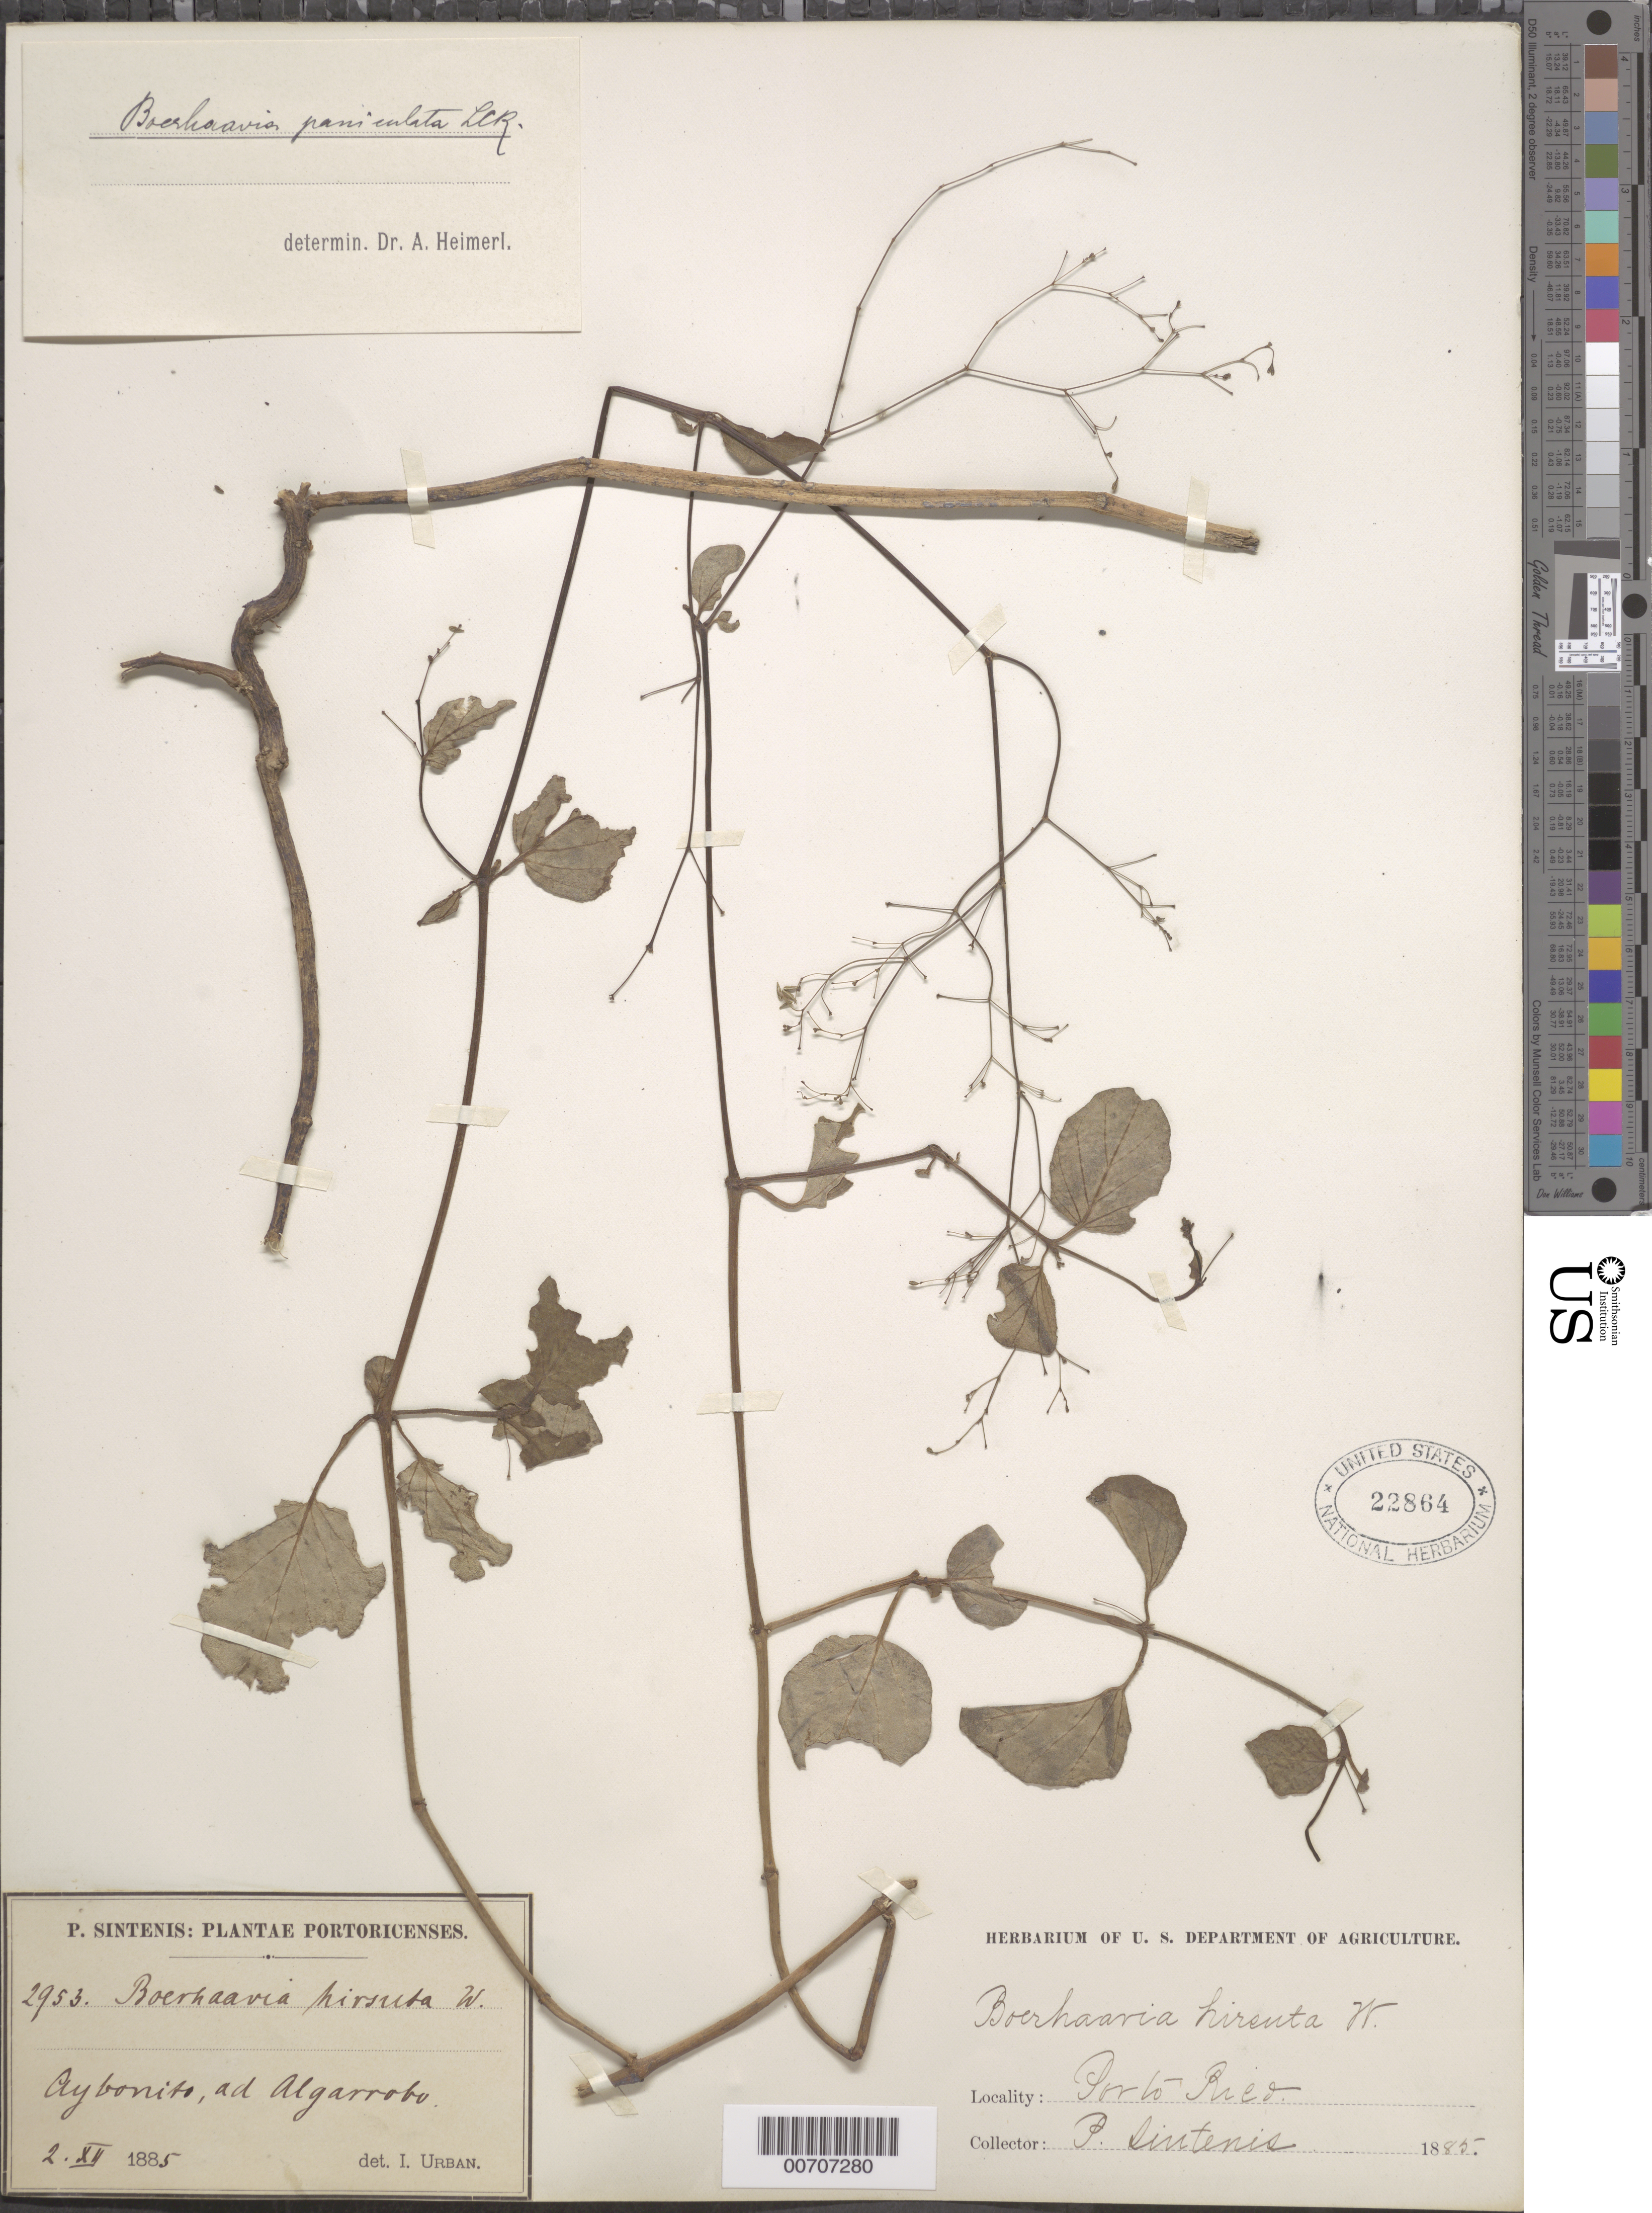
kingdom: Plantae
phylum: Tracheophyta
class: Magnoliopsida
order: Caryophyllales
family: Nyctaginaceae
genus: Boerhavia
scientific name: Boerhavia paniculata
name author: Rich.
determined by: Heimerl, A.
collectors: P. Sintenis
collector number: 2953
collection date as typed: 02 Dec 1885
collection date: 1885-12-02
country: Puerto Rico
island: Greater Antilles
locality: Aybonito, ad Algarrobo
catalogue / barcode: US 22864